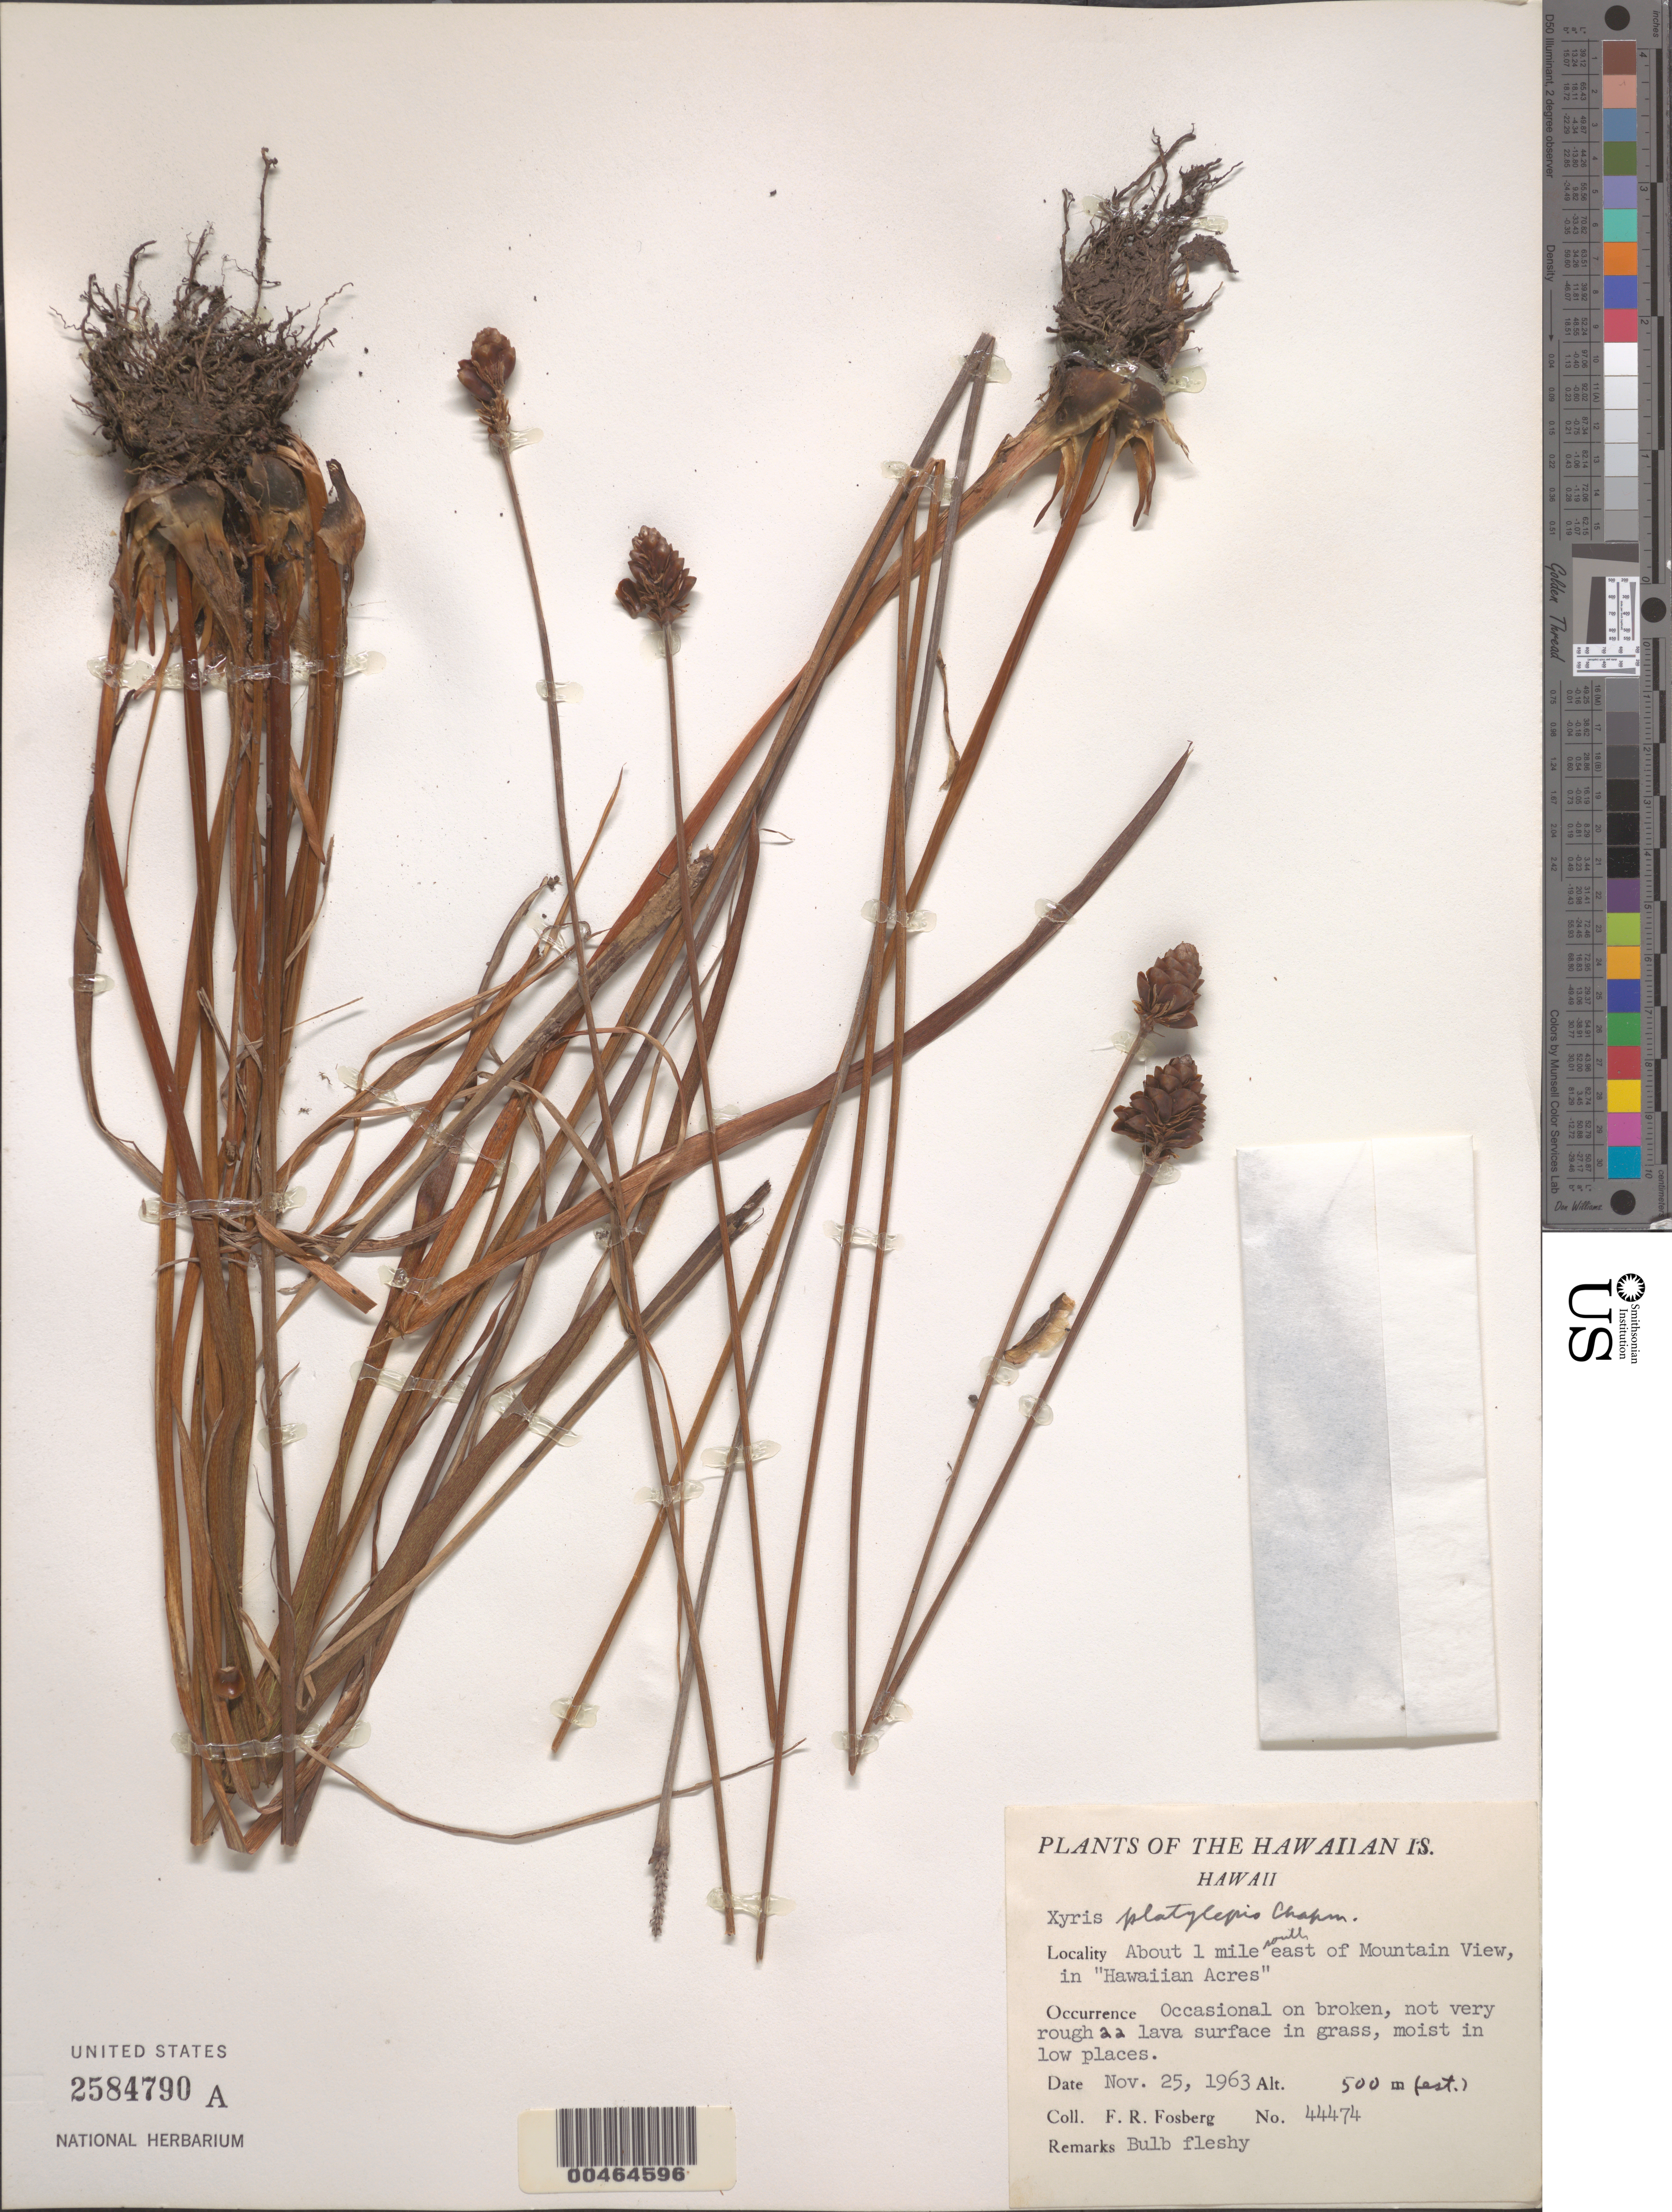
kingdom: Plantae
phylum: Tracheophyta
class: Liliopsida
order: Poales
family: Xyridaceae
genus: Xyris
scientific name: Xyris platylepis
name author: Chapm.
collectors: F. R. Fosberg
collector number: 44474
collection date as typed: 25 Nov 1963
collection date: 1963-11-25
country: United States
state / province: Hawaii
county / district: Hawaii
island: Hawaii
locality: About 1 mi SE of Mountain View, in Hawaiian Acres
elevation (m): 500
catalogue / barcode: US 2584790A